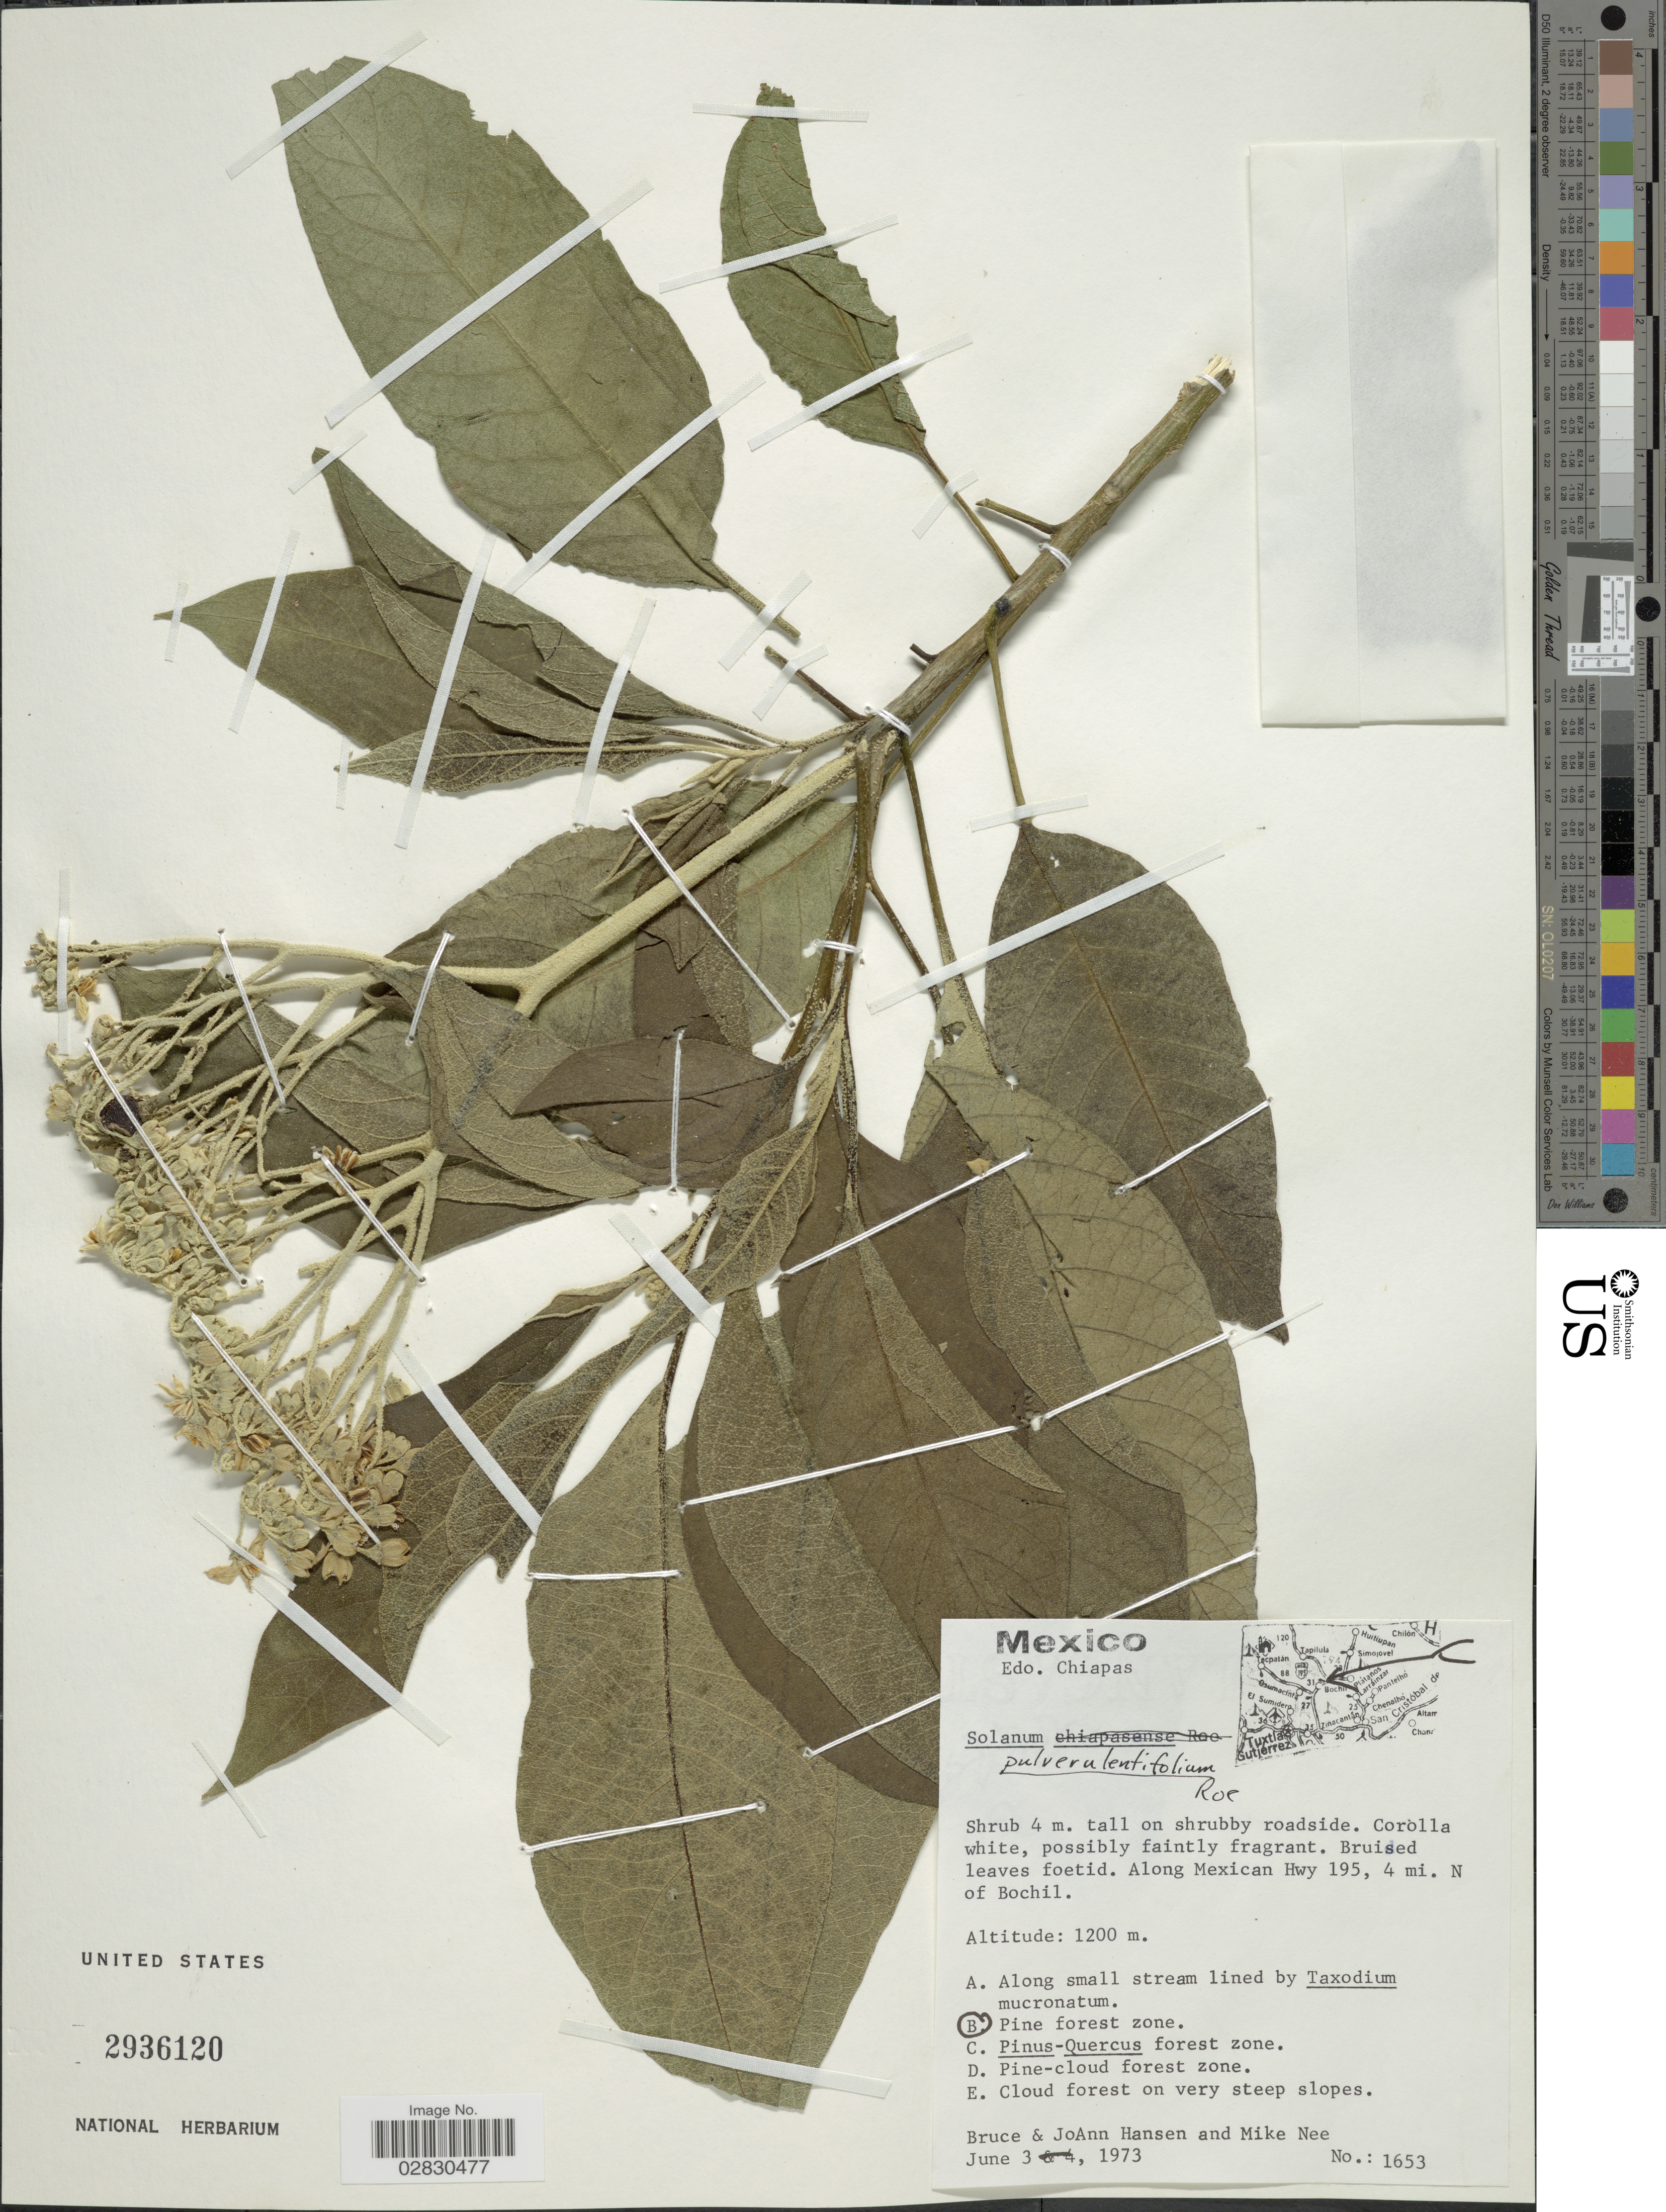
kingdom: Plantae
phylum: Tracheophyta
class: Magnoliopsida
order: Solanales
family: Solanaceae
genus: Solanum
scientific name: Solanum pulverulentifolium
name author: K.E. Roe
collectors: B. Hansen, J. Hansen & M. Nee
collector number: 1653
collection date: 1973-06-03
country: Mexico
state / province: Chiapas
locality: Along Mexican Hwy 195, 4 mi. N of Bochil.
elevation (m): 1200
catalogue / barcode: US 2936120